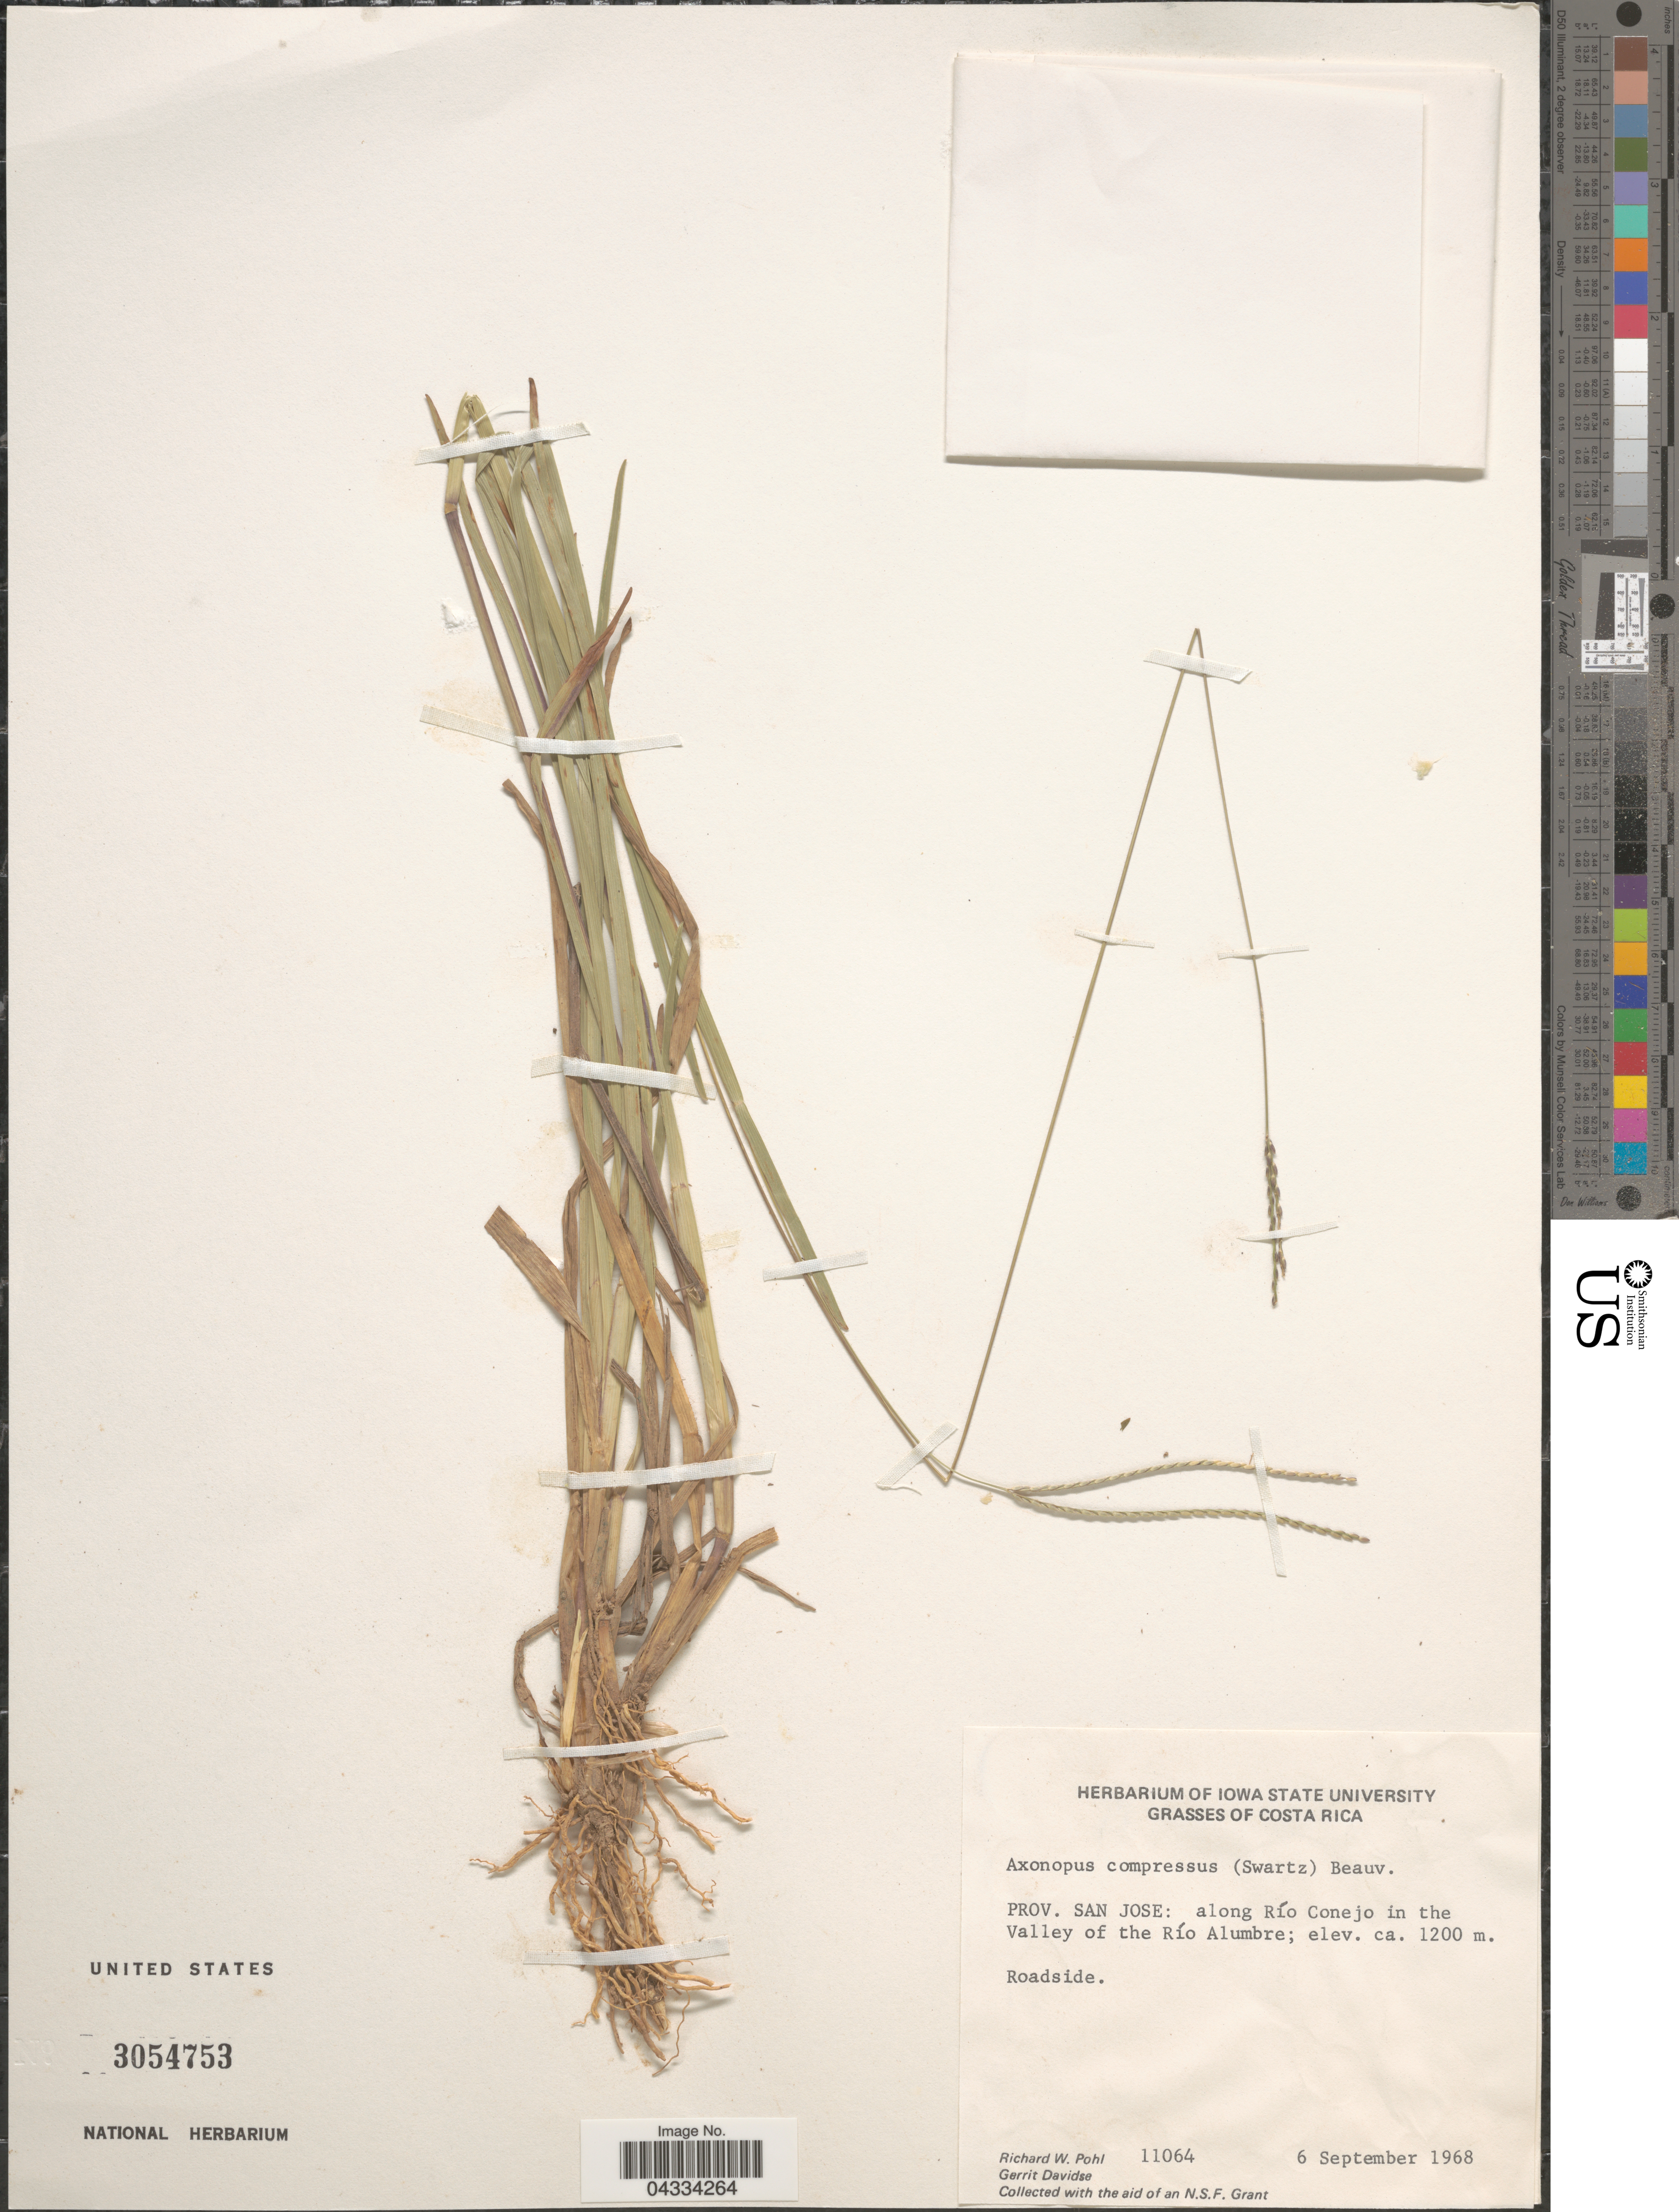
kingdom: Plantae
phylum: Tracheophyta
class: Liliopsida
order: Poales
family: Poaceae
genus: Axonopus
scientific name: Axonopus compressus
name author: (Sw.) P. Beauv.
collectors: R. W. Pohl & G. Davidse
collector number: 11064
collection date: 1968-09-06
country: Costa Rica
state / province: San José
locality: Along Río Conejo in the Valley of the Río Alumbre.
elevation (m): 1200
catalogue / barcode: US 3054753